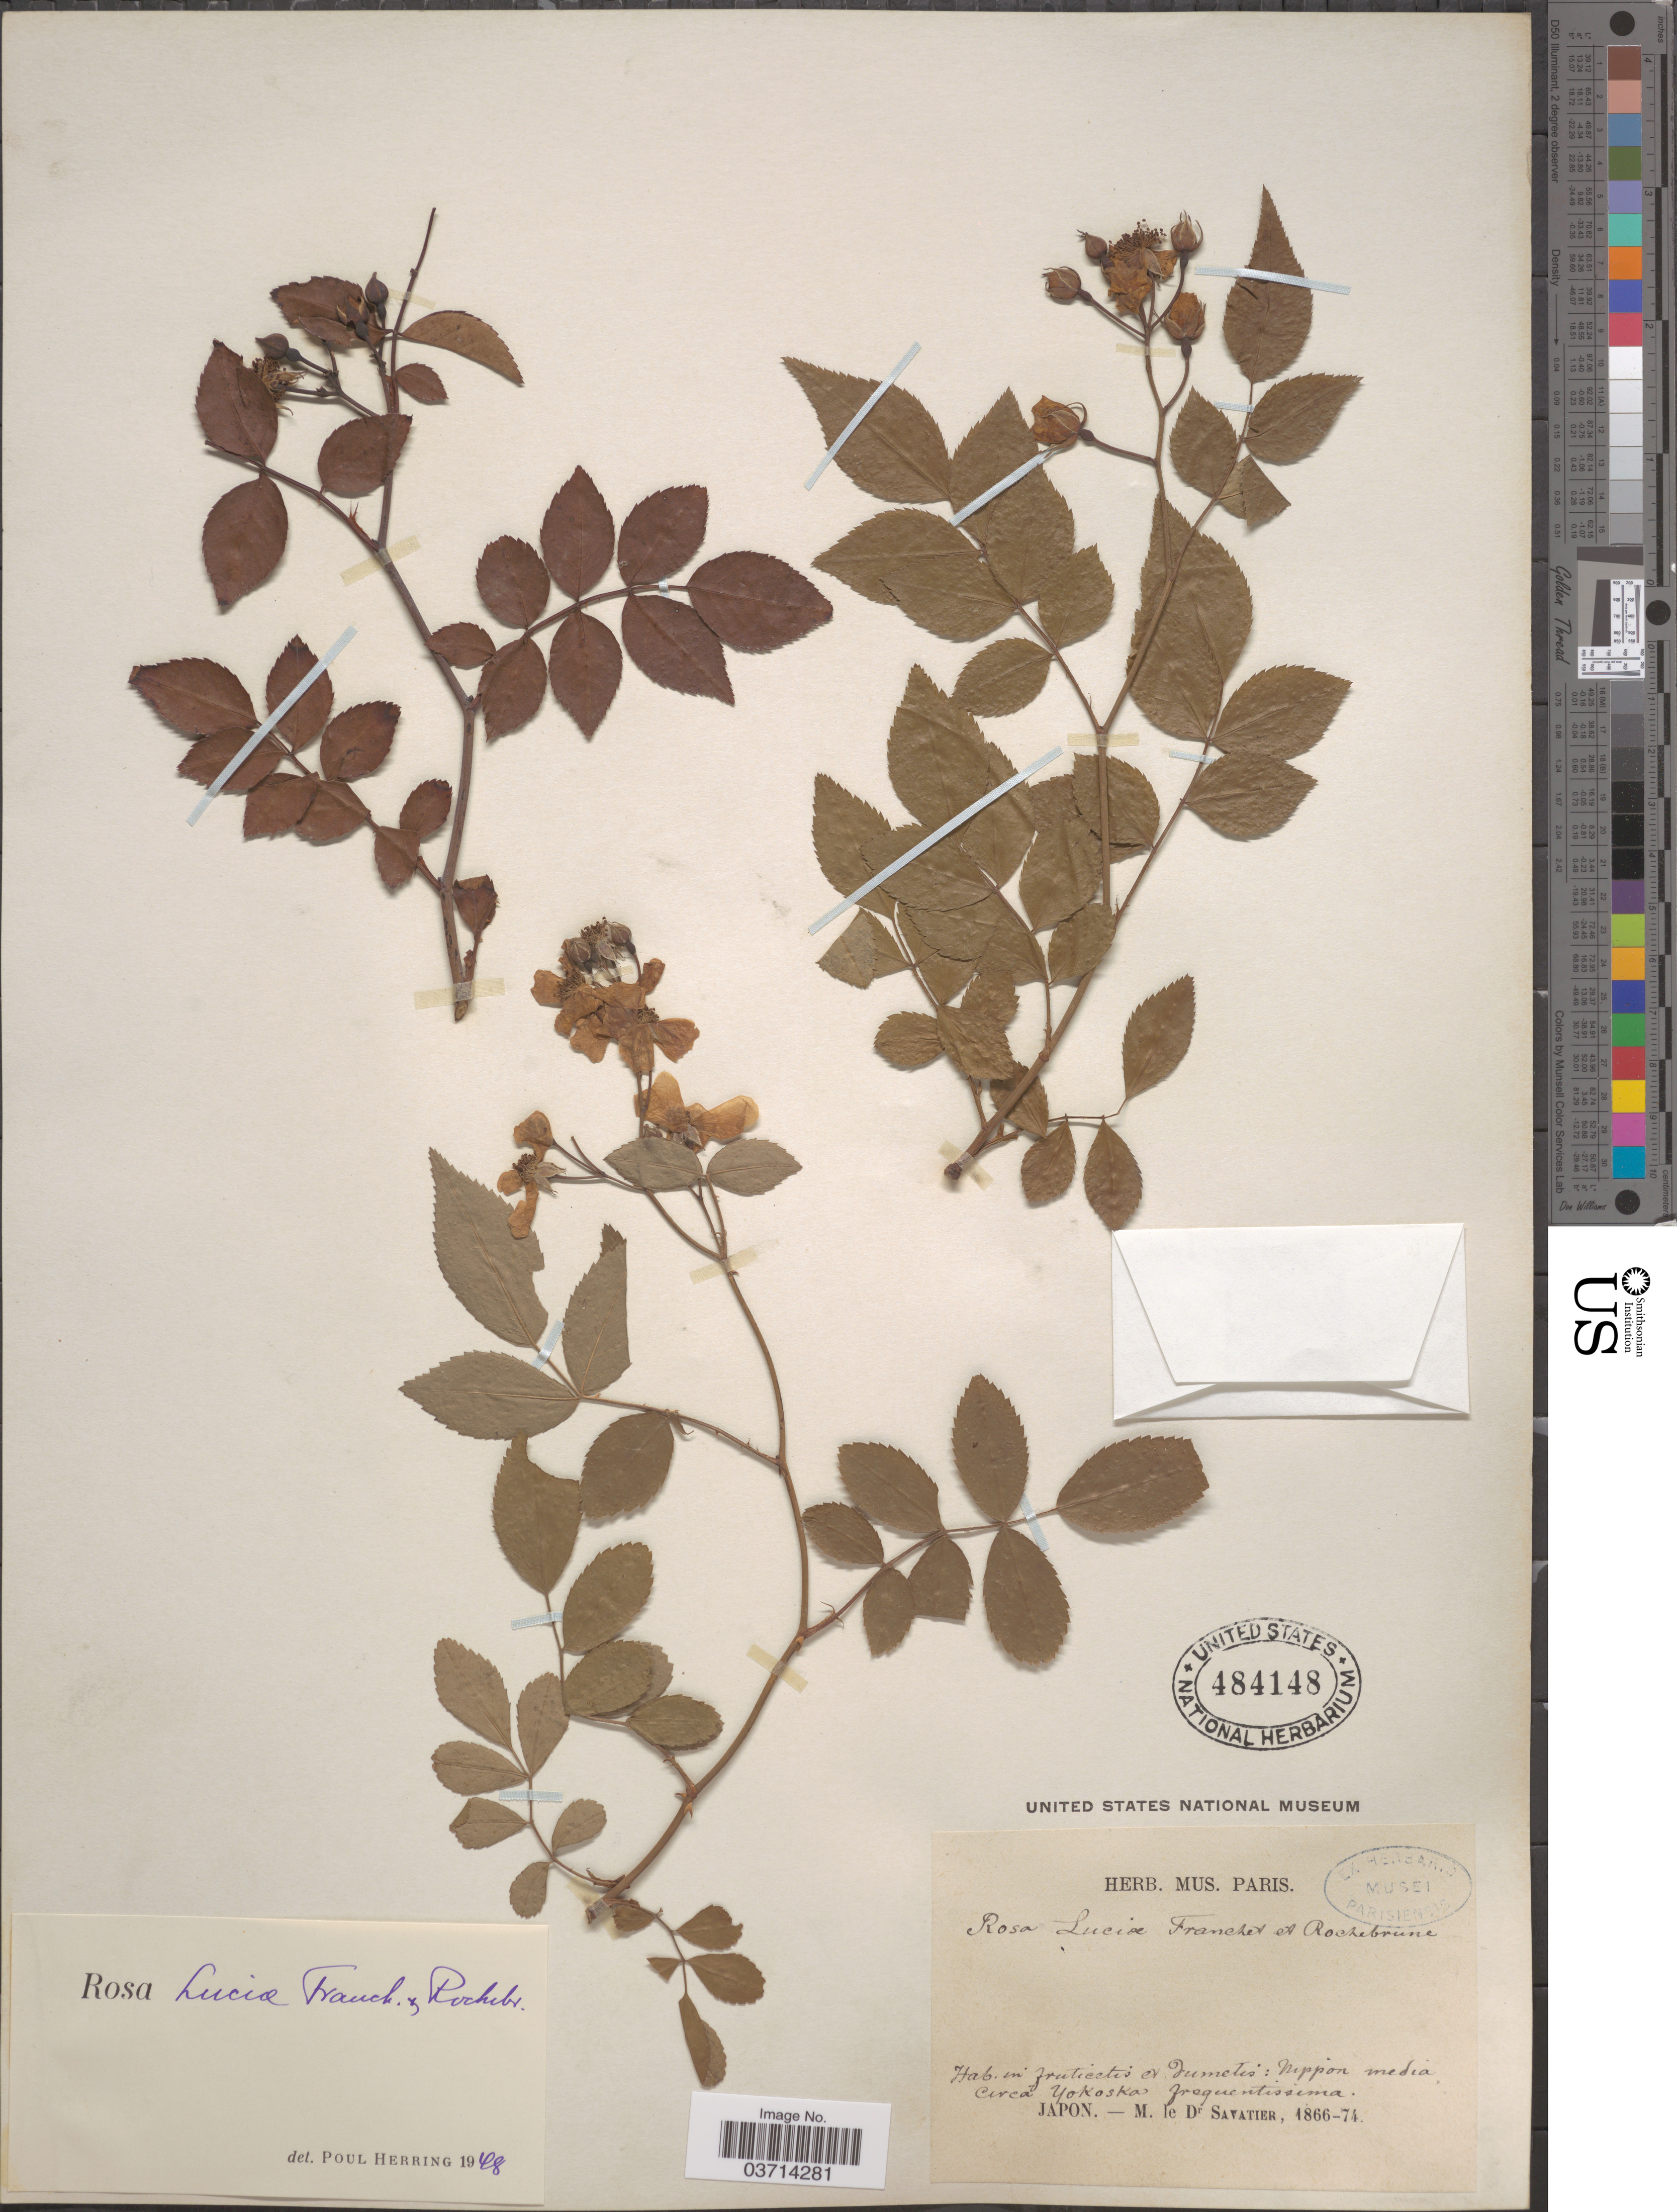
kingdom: Plantae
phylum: Tracheophyta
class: Magnoliopsida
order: Rosales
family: Rosaceae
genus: Rosa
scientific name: Rosa luciae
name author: Franch. & Rochebr.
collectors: M. Savatier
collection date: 1866/1874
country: Japan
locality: Nippon media circa Yokoska.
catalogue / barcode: US 484148